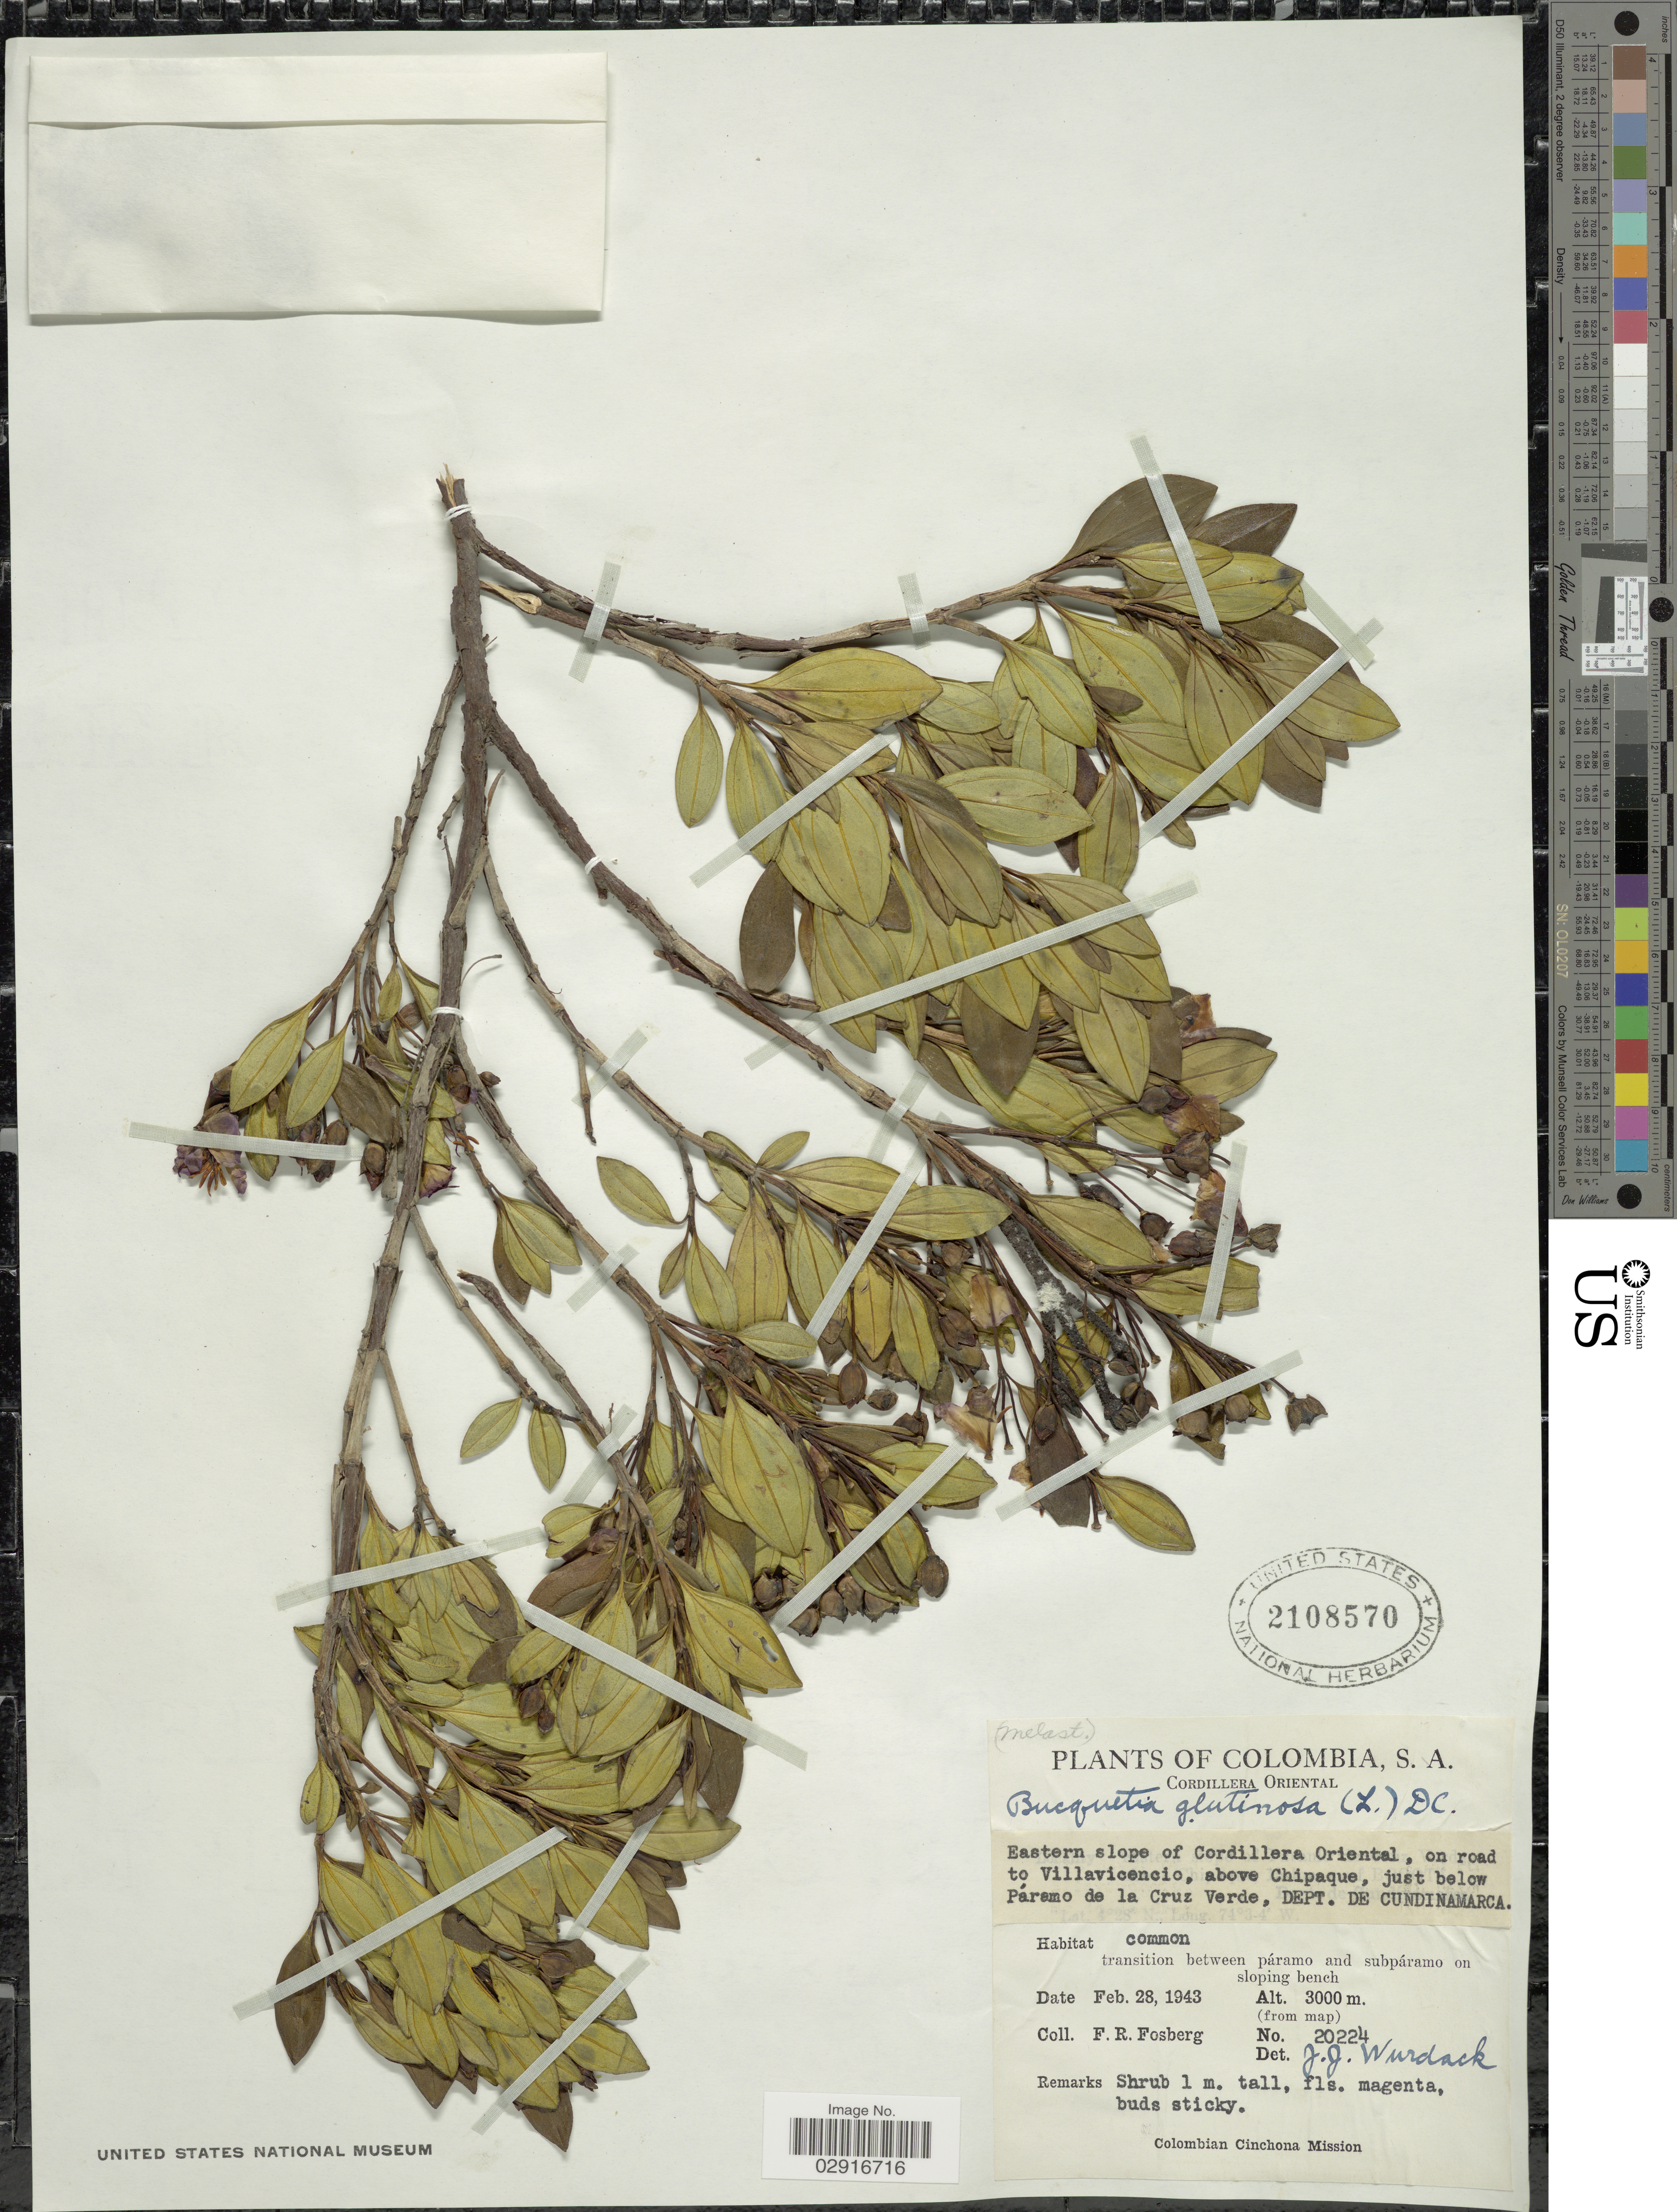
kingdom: Plantae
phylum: Tracheophyta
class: Magnoliopsida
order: Myrtales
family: Melastomataceae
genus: Bucquetia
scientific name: Bucquetia glutinosa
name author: DC.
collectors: F. R. Fosberg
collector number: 20224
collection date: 1943-02-28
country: Colombia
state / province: Cundinamarca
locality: Cordillera Oriental. Eastern slope of Cordillera Oriental, on road to Villavicencio, above Chipaque, just below Páramo de la Cruz Verde, Dept. de Cundinamarca.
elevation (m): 3000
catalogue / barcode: US 2108570